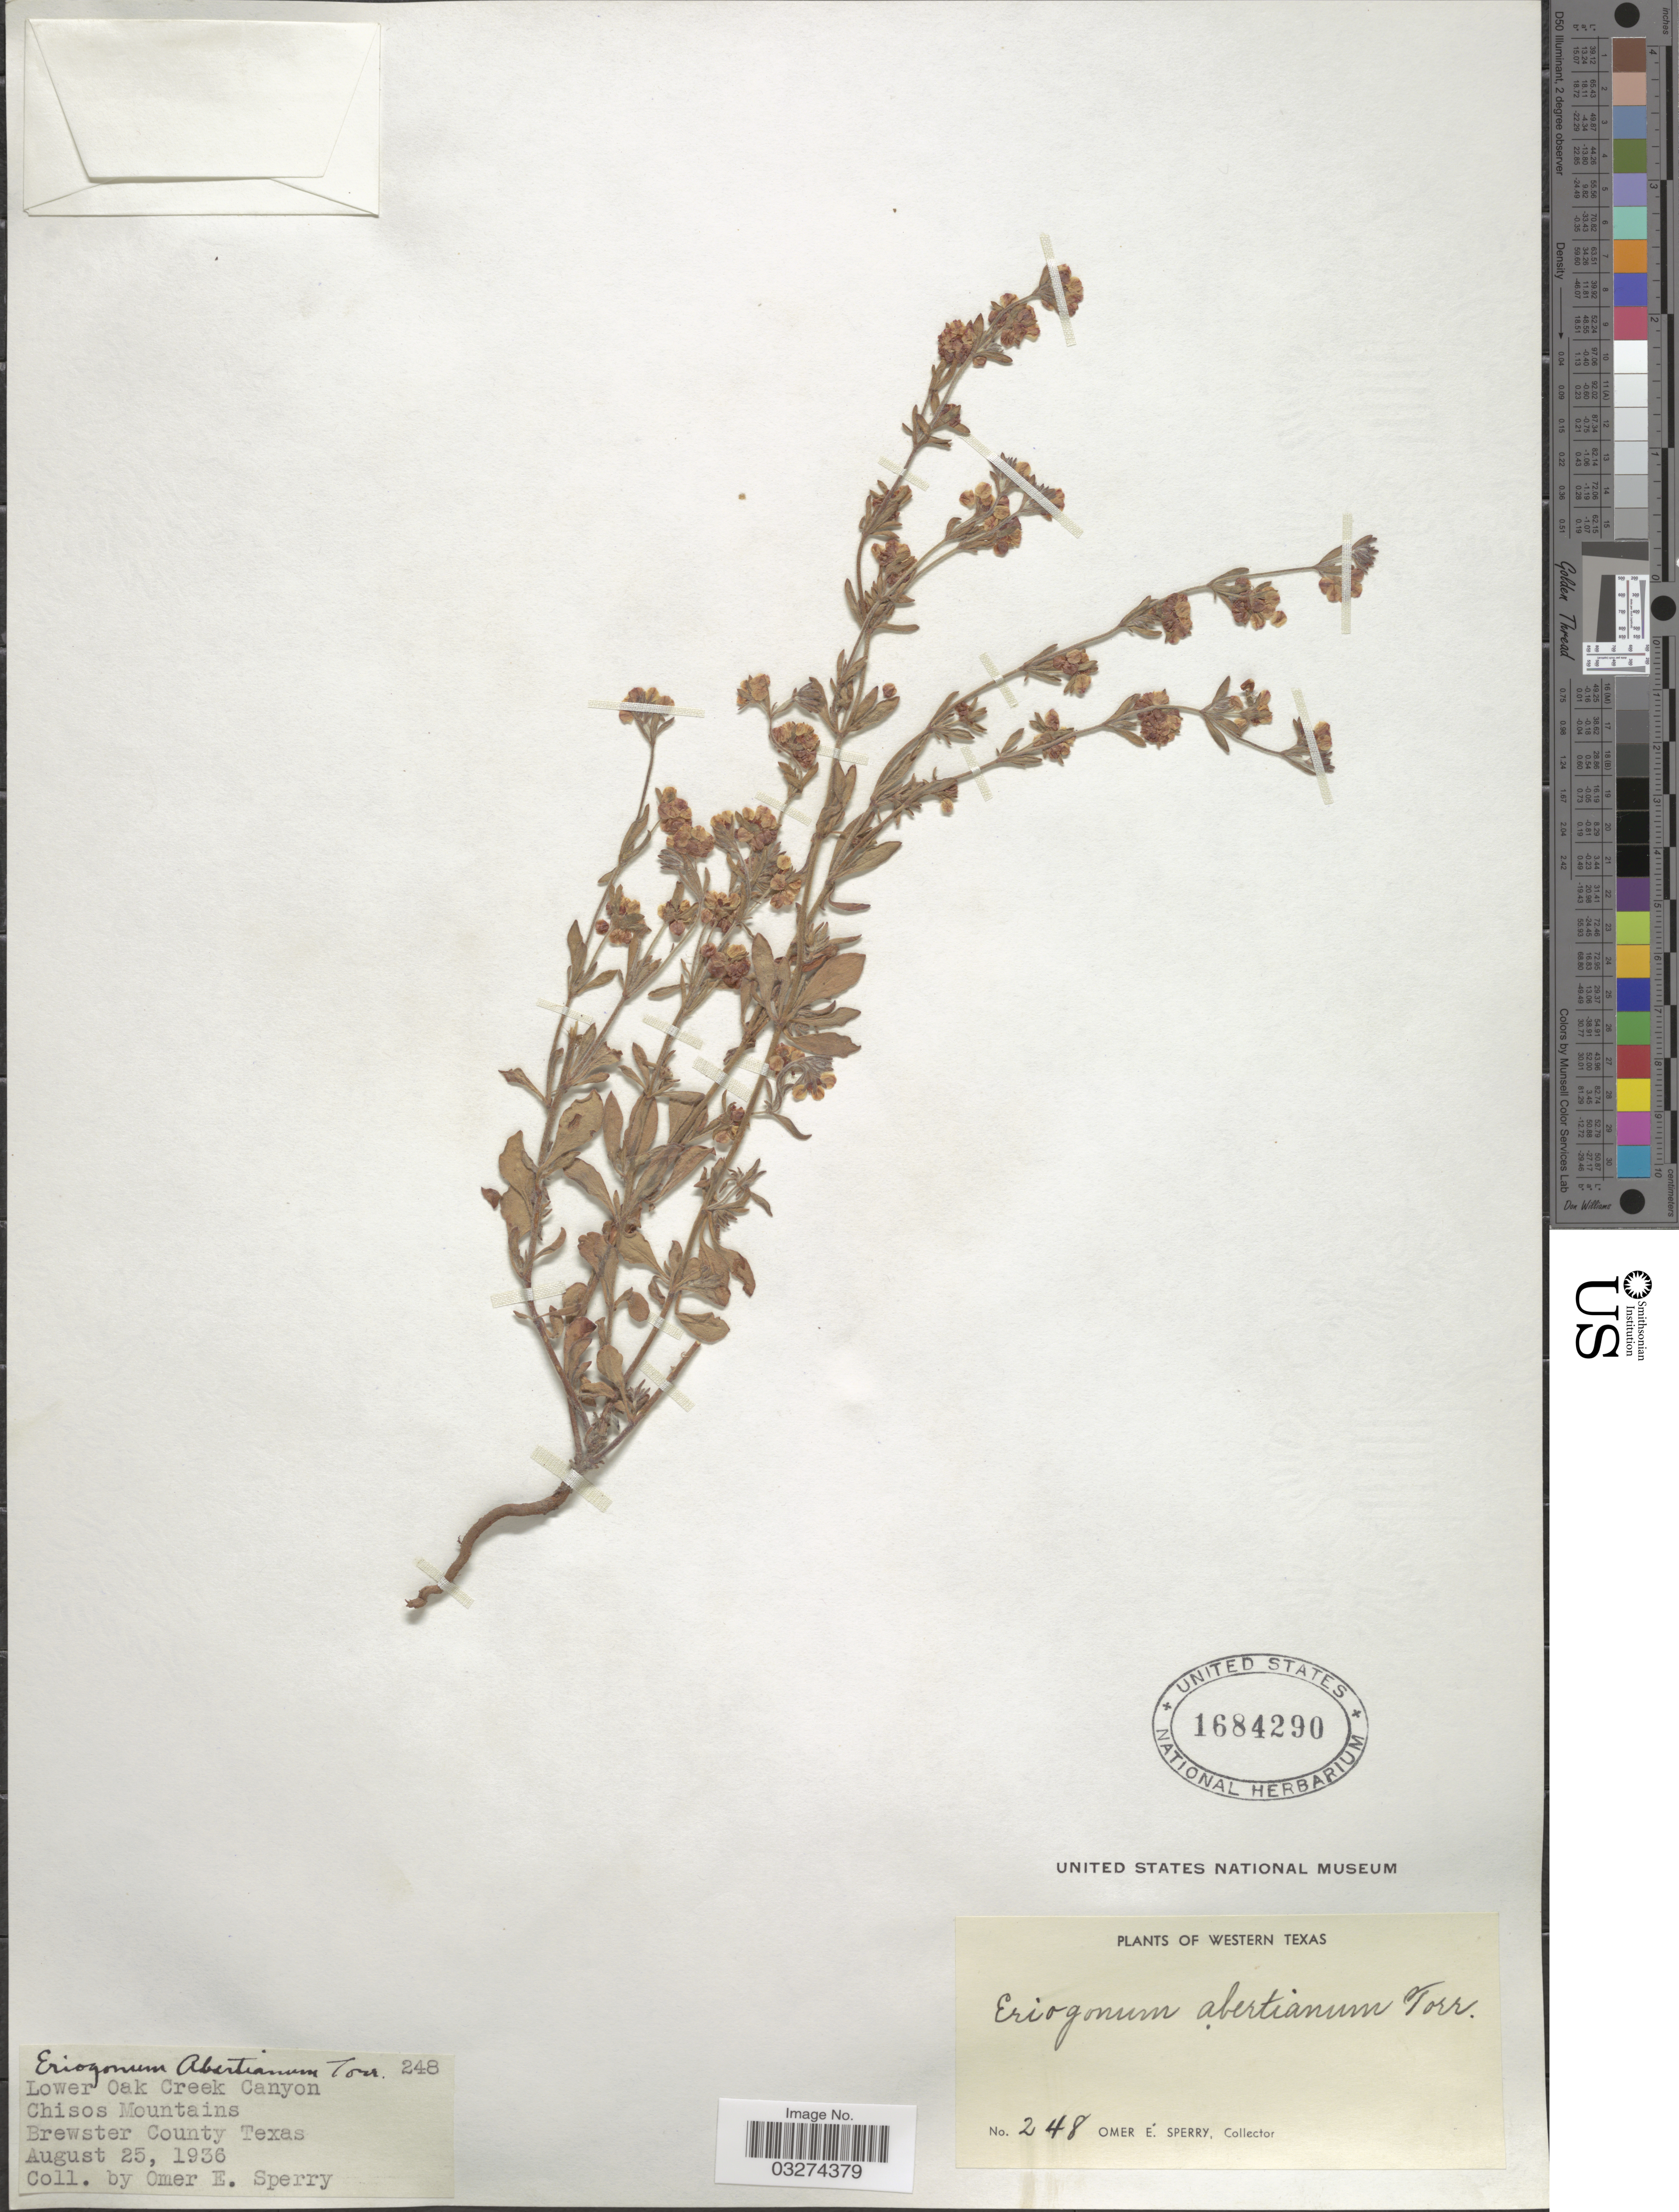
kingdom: Plantae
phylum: Tracheophyta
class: Magnoliopsida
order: Caryophyllales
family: Polygonaceae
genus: Eriogonum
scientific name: Eriogonum abertianum var. ruberrimum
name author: (Gand.) Gand.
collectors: O. E. Sperry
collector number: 248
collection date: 1936-08-25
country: United States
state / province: Texas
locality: Lower Oak Creek Canyon, Chisos Mountains, Brewster County.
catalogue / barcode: US 1684290